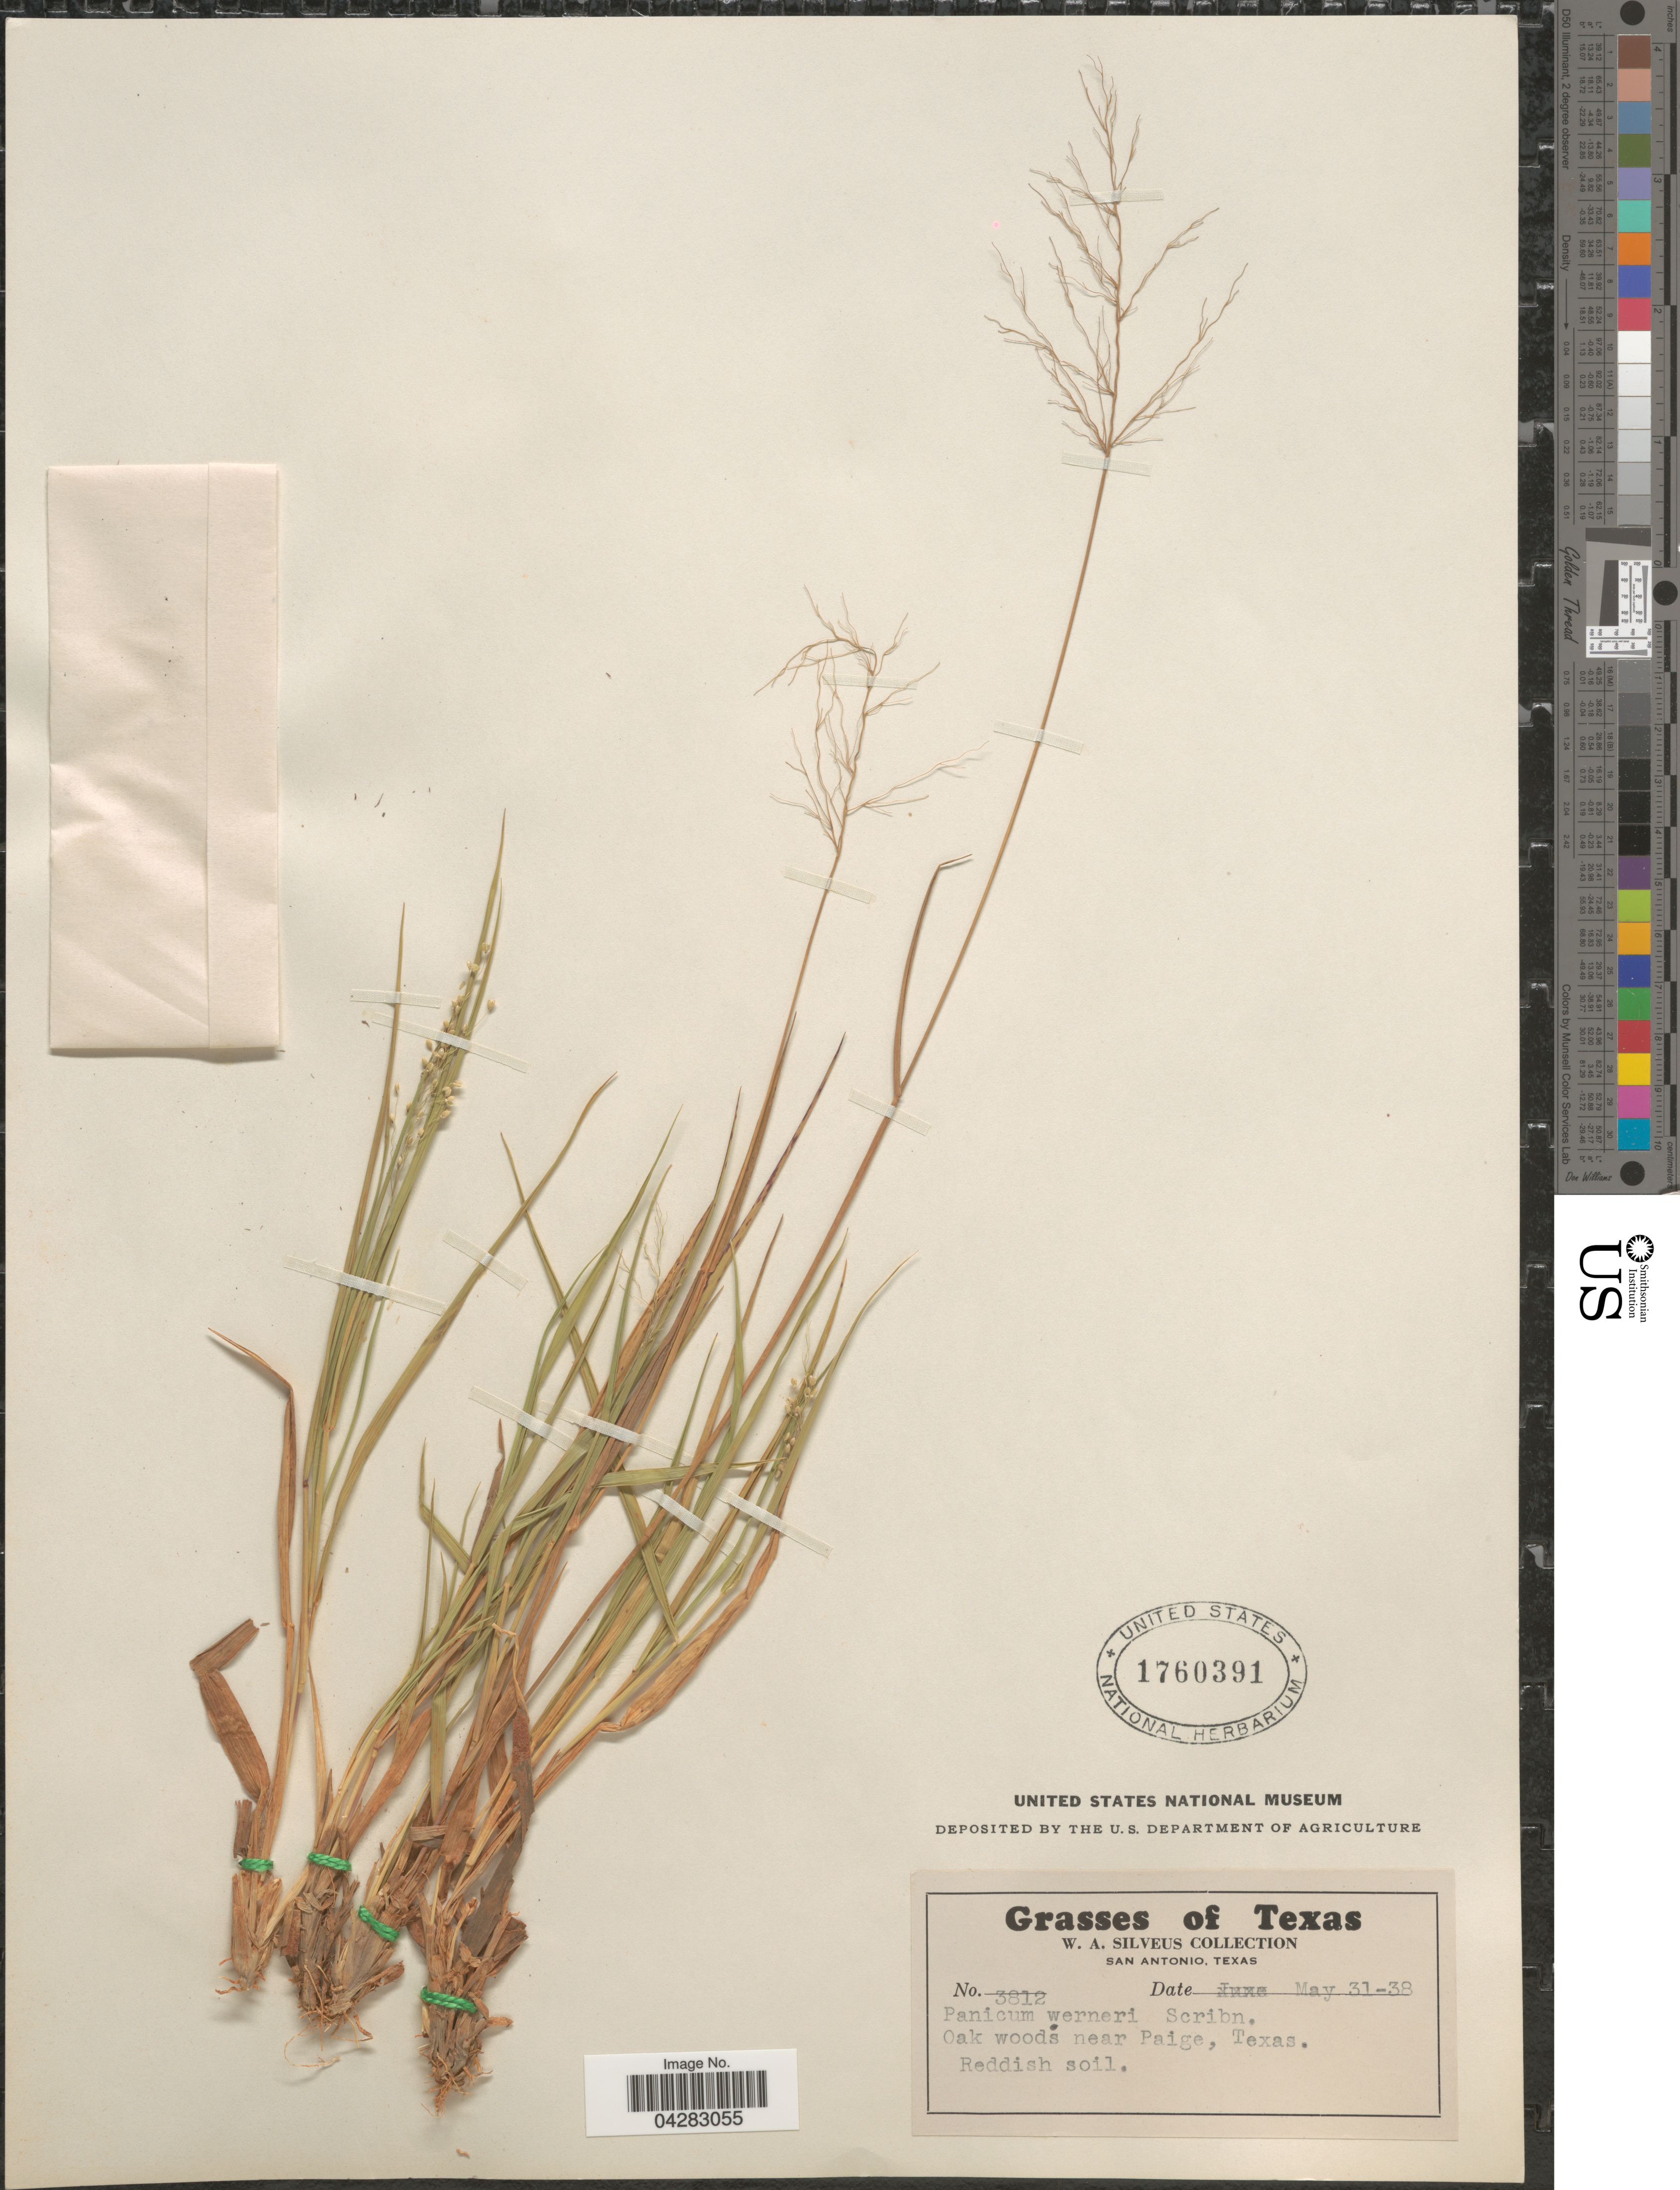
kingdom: Plantae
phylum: Tracheophyta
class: Liliopsida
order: Poales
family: Poaceae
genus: Dichanthelium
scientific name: Dichanthelium linearifolium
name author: (Scribn.) Gould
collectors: W. Silveus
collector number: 3812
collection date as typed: Transcribed d/m/y: 31/5/38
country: United States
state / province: Texas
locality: Oak woods near Paige.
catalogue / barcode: US 1760391